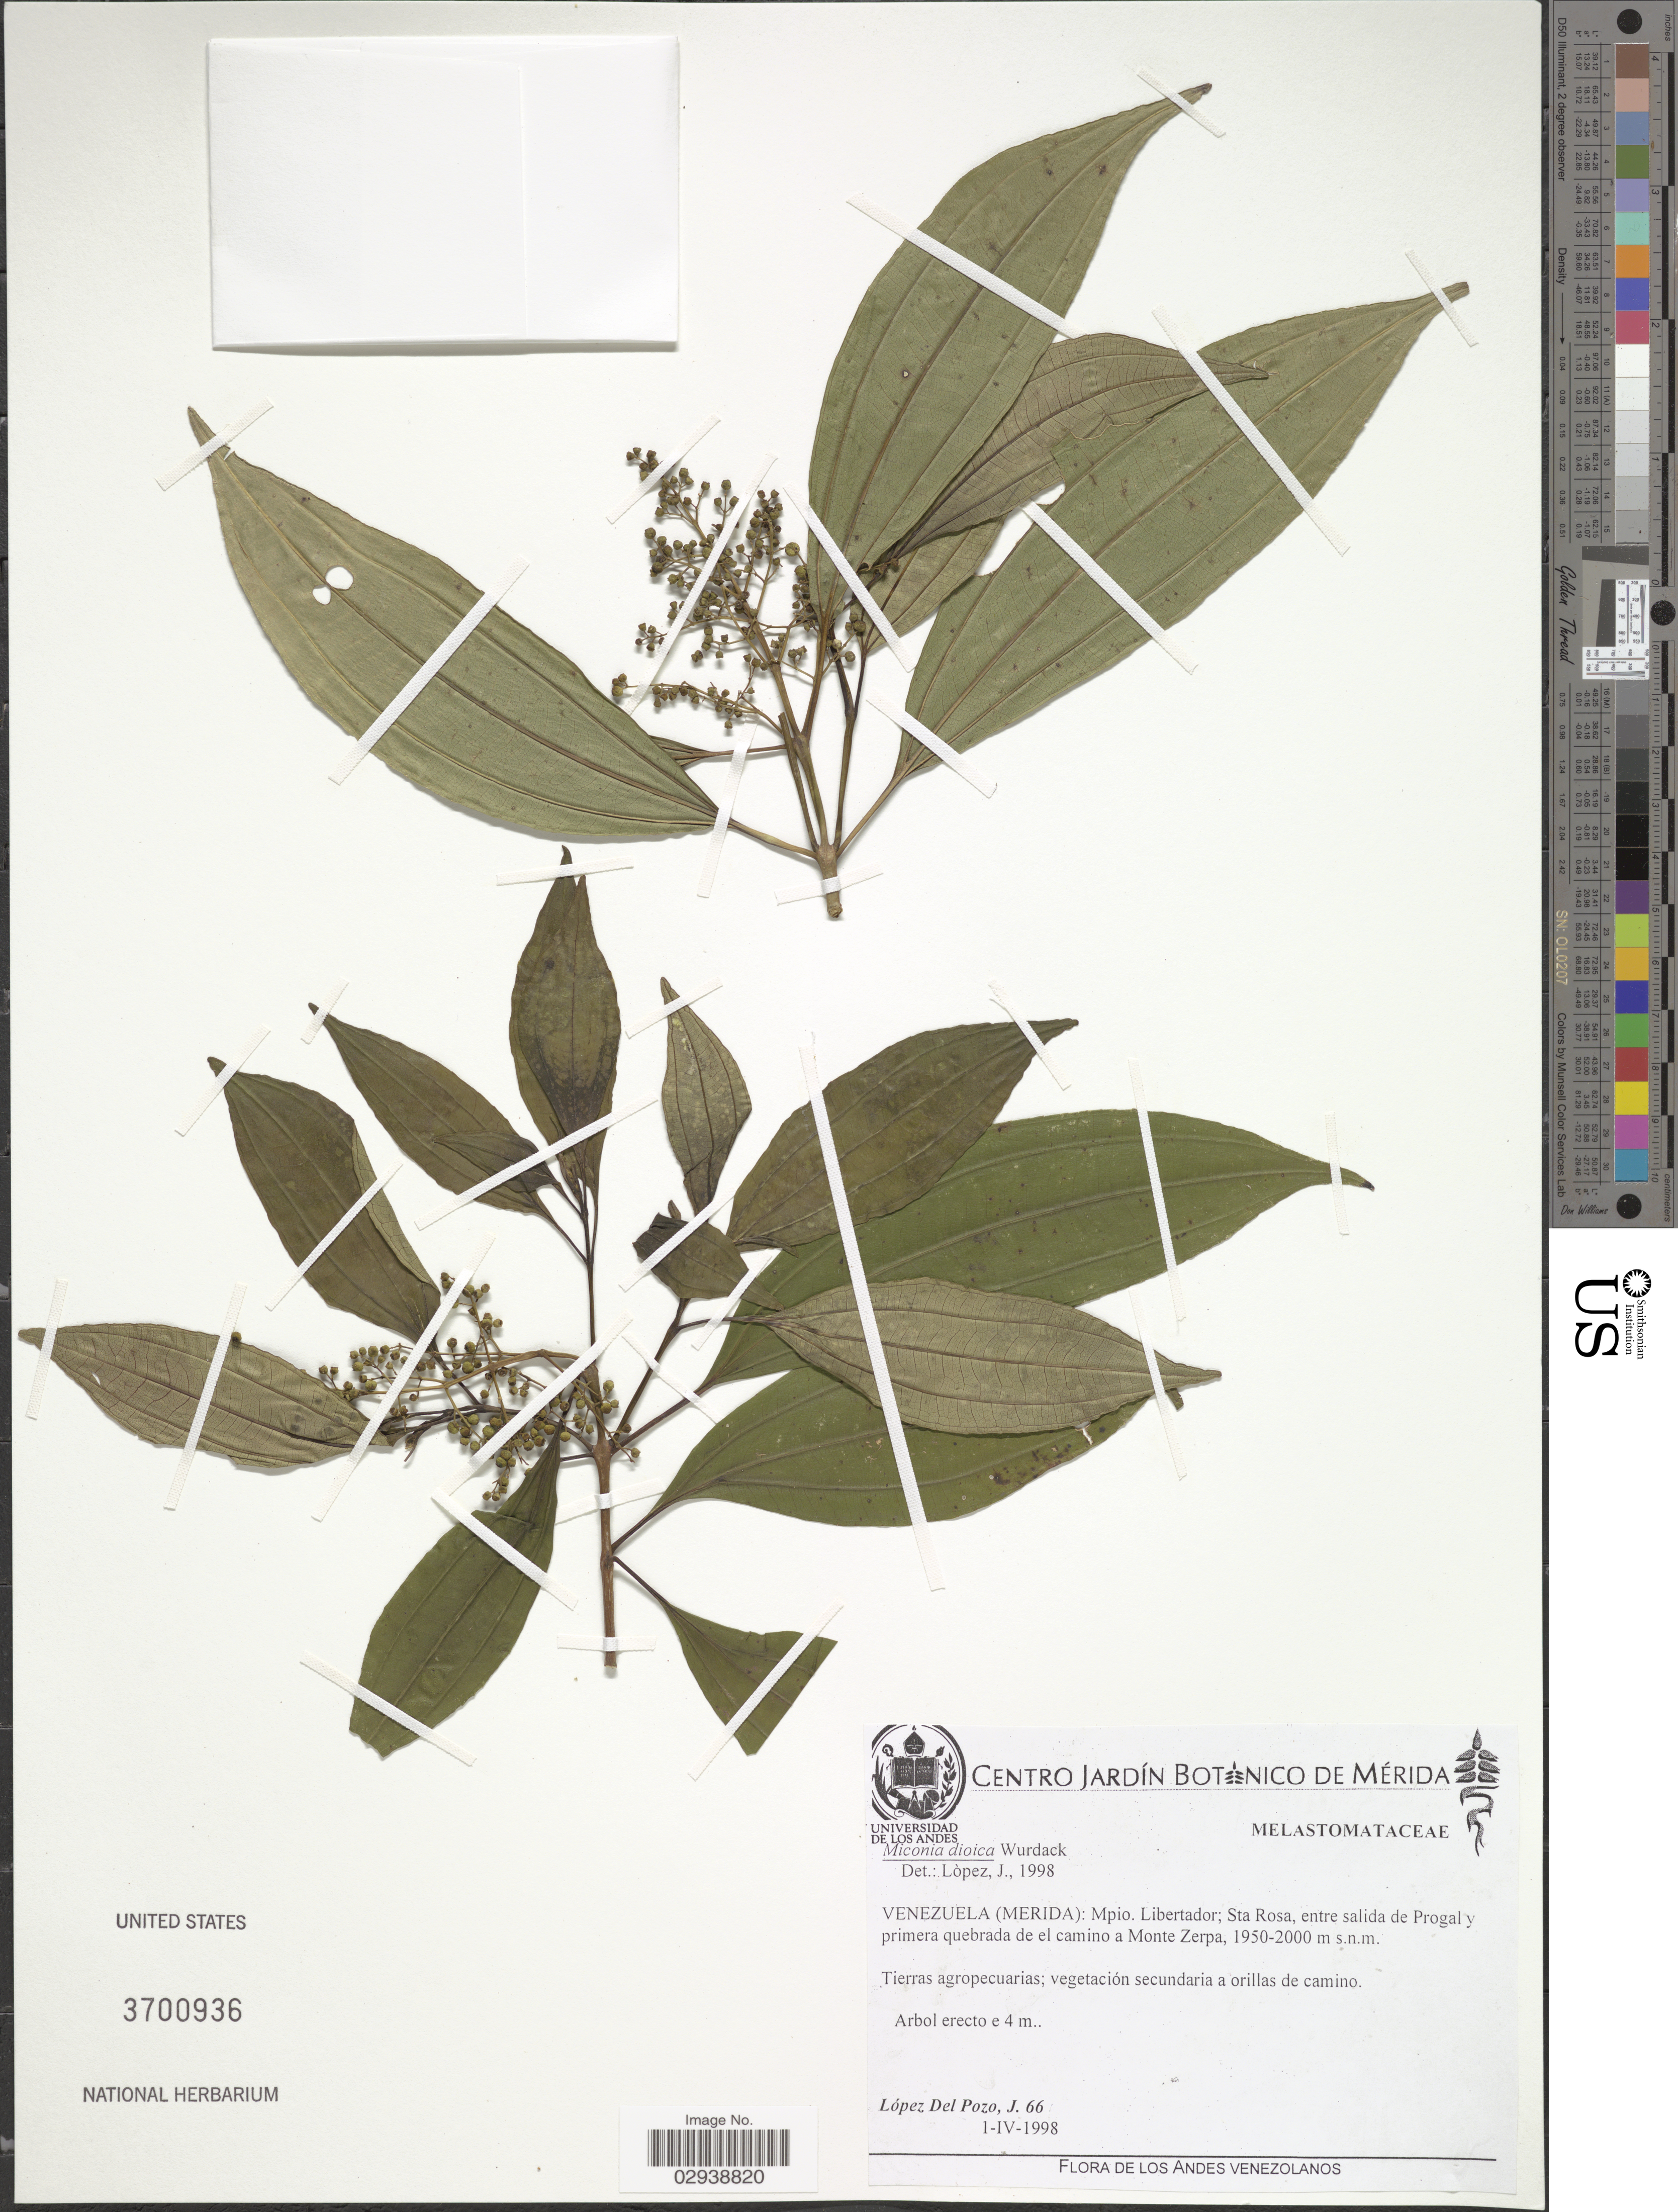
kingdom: Plantae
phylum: Tracheophyta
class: Magnoliopsida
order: Myrtales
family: Melastomataceae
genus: Miconia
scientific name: Miconia dioica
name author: Wurdack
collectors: J. Lopez del Pozo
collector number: J. 66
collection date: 1998-04-01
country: Venezuela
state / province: Mérida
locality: Mpio. Libertador; Sta Rosa, entre Rosa, entre salida de Progal y primera quebrada de el camino a Monte Zerpa.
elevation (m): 1950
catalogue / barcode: US 3700936